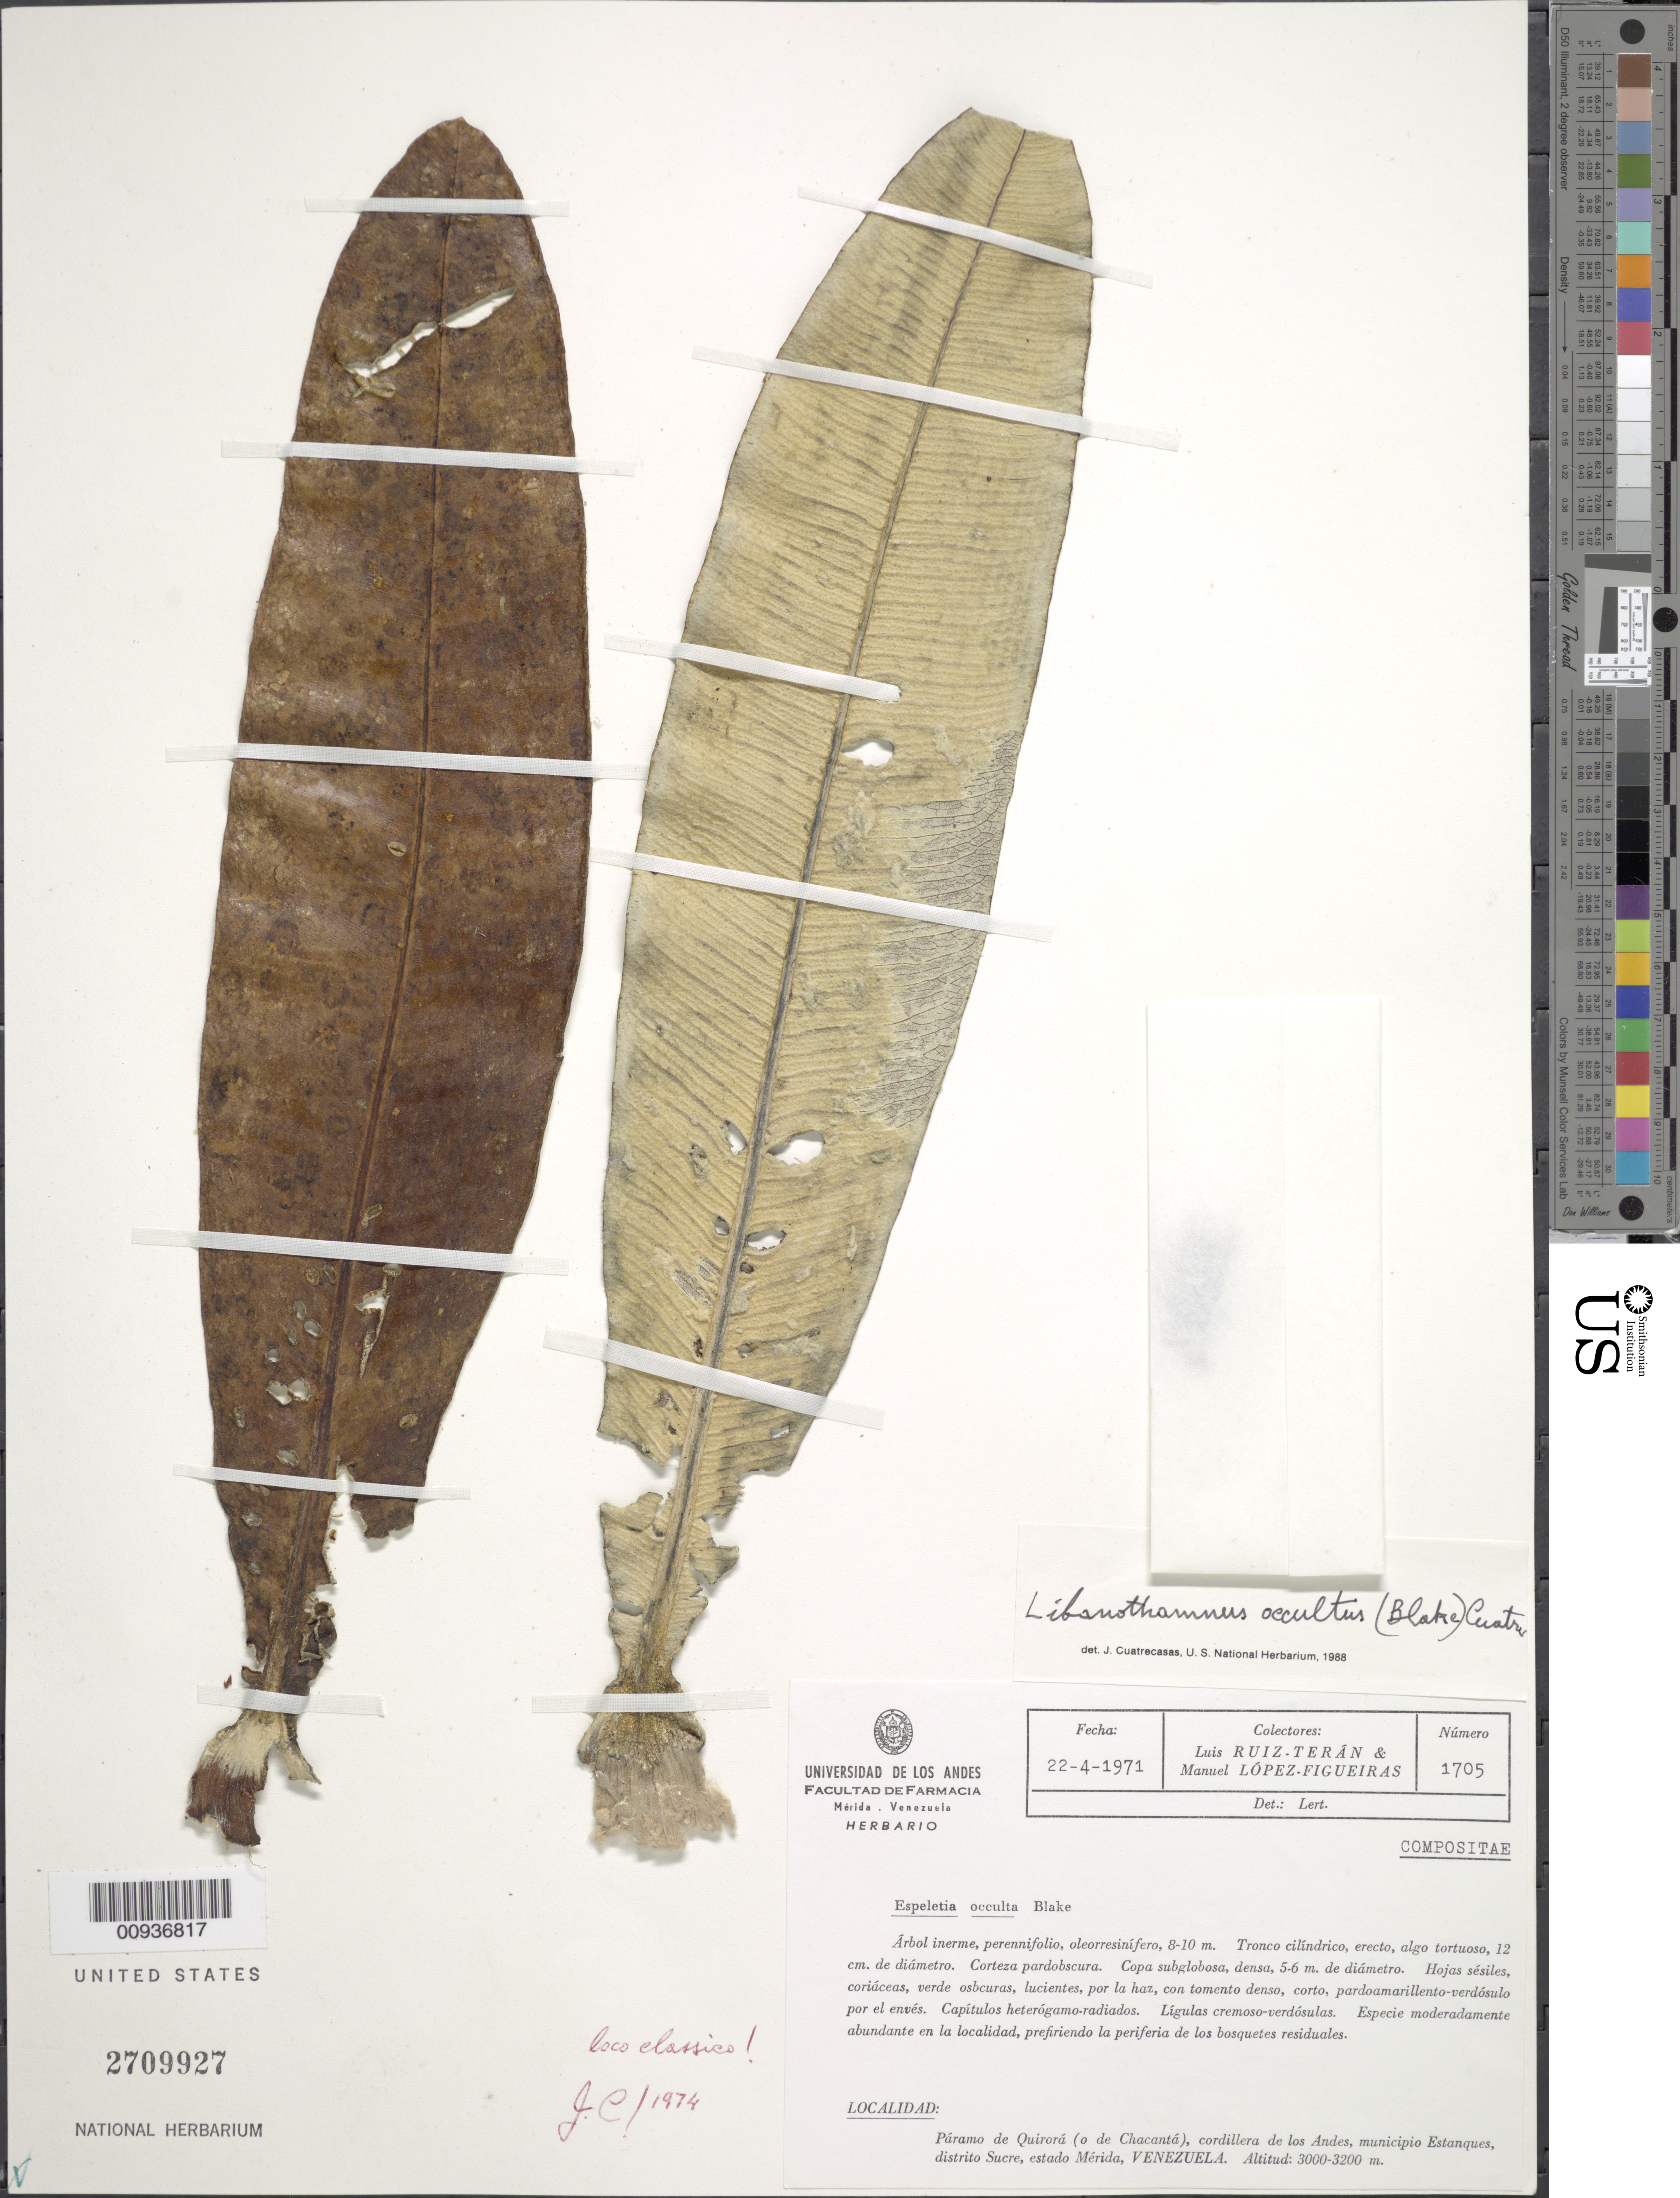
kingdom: Plantae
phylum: Tracheophyta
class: Magnoliopsida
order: Asterales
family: Asteraceae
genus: Libanothamnus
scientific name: Libanothamnus occultus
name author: (S.F. Blake) Cuatrec.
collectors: L. E. Ruíz-Terán & M. López Figueiras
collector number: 1705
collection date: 1971-04-22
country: Venezuela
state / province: Mérida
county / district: Sucre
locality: Páramo de Quirorá. (o de Chacantá), cordillera de los Andes, municipio Estanques.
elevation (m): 3000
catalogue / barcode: US 2709927